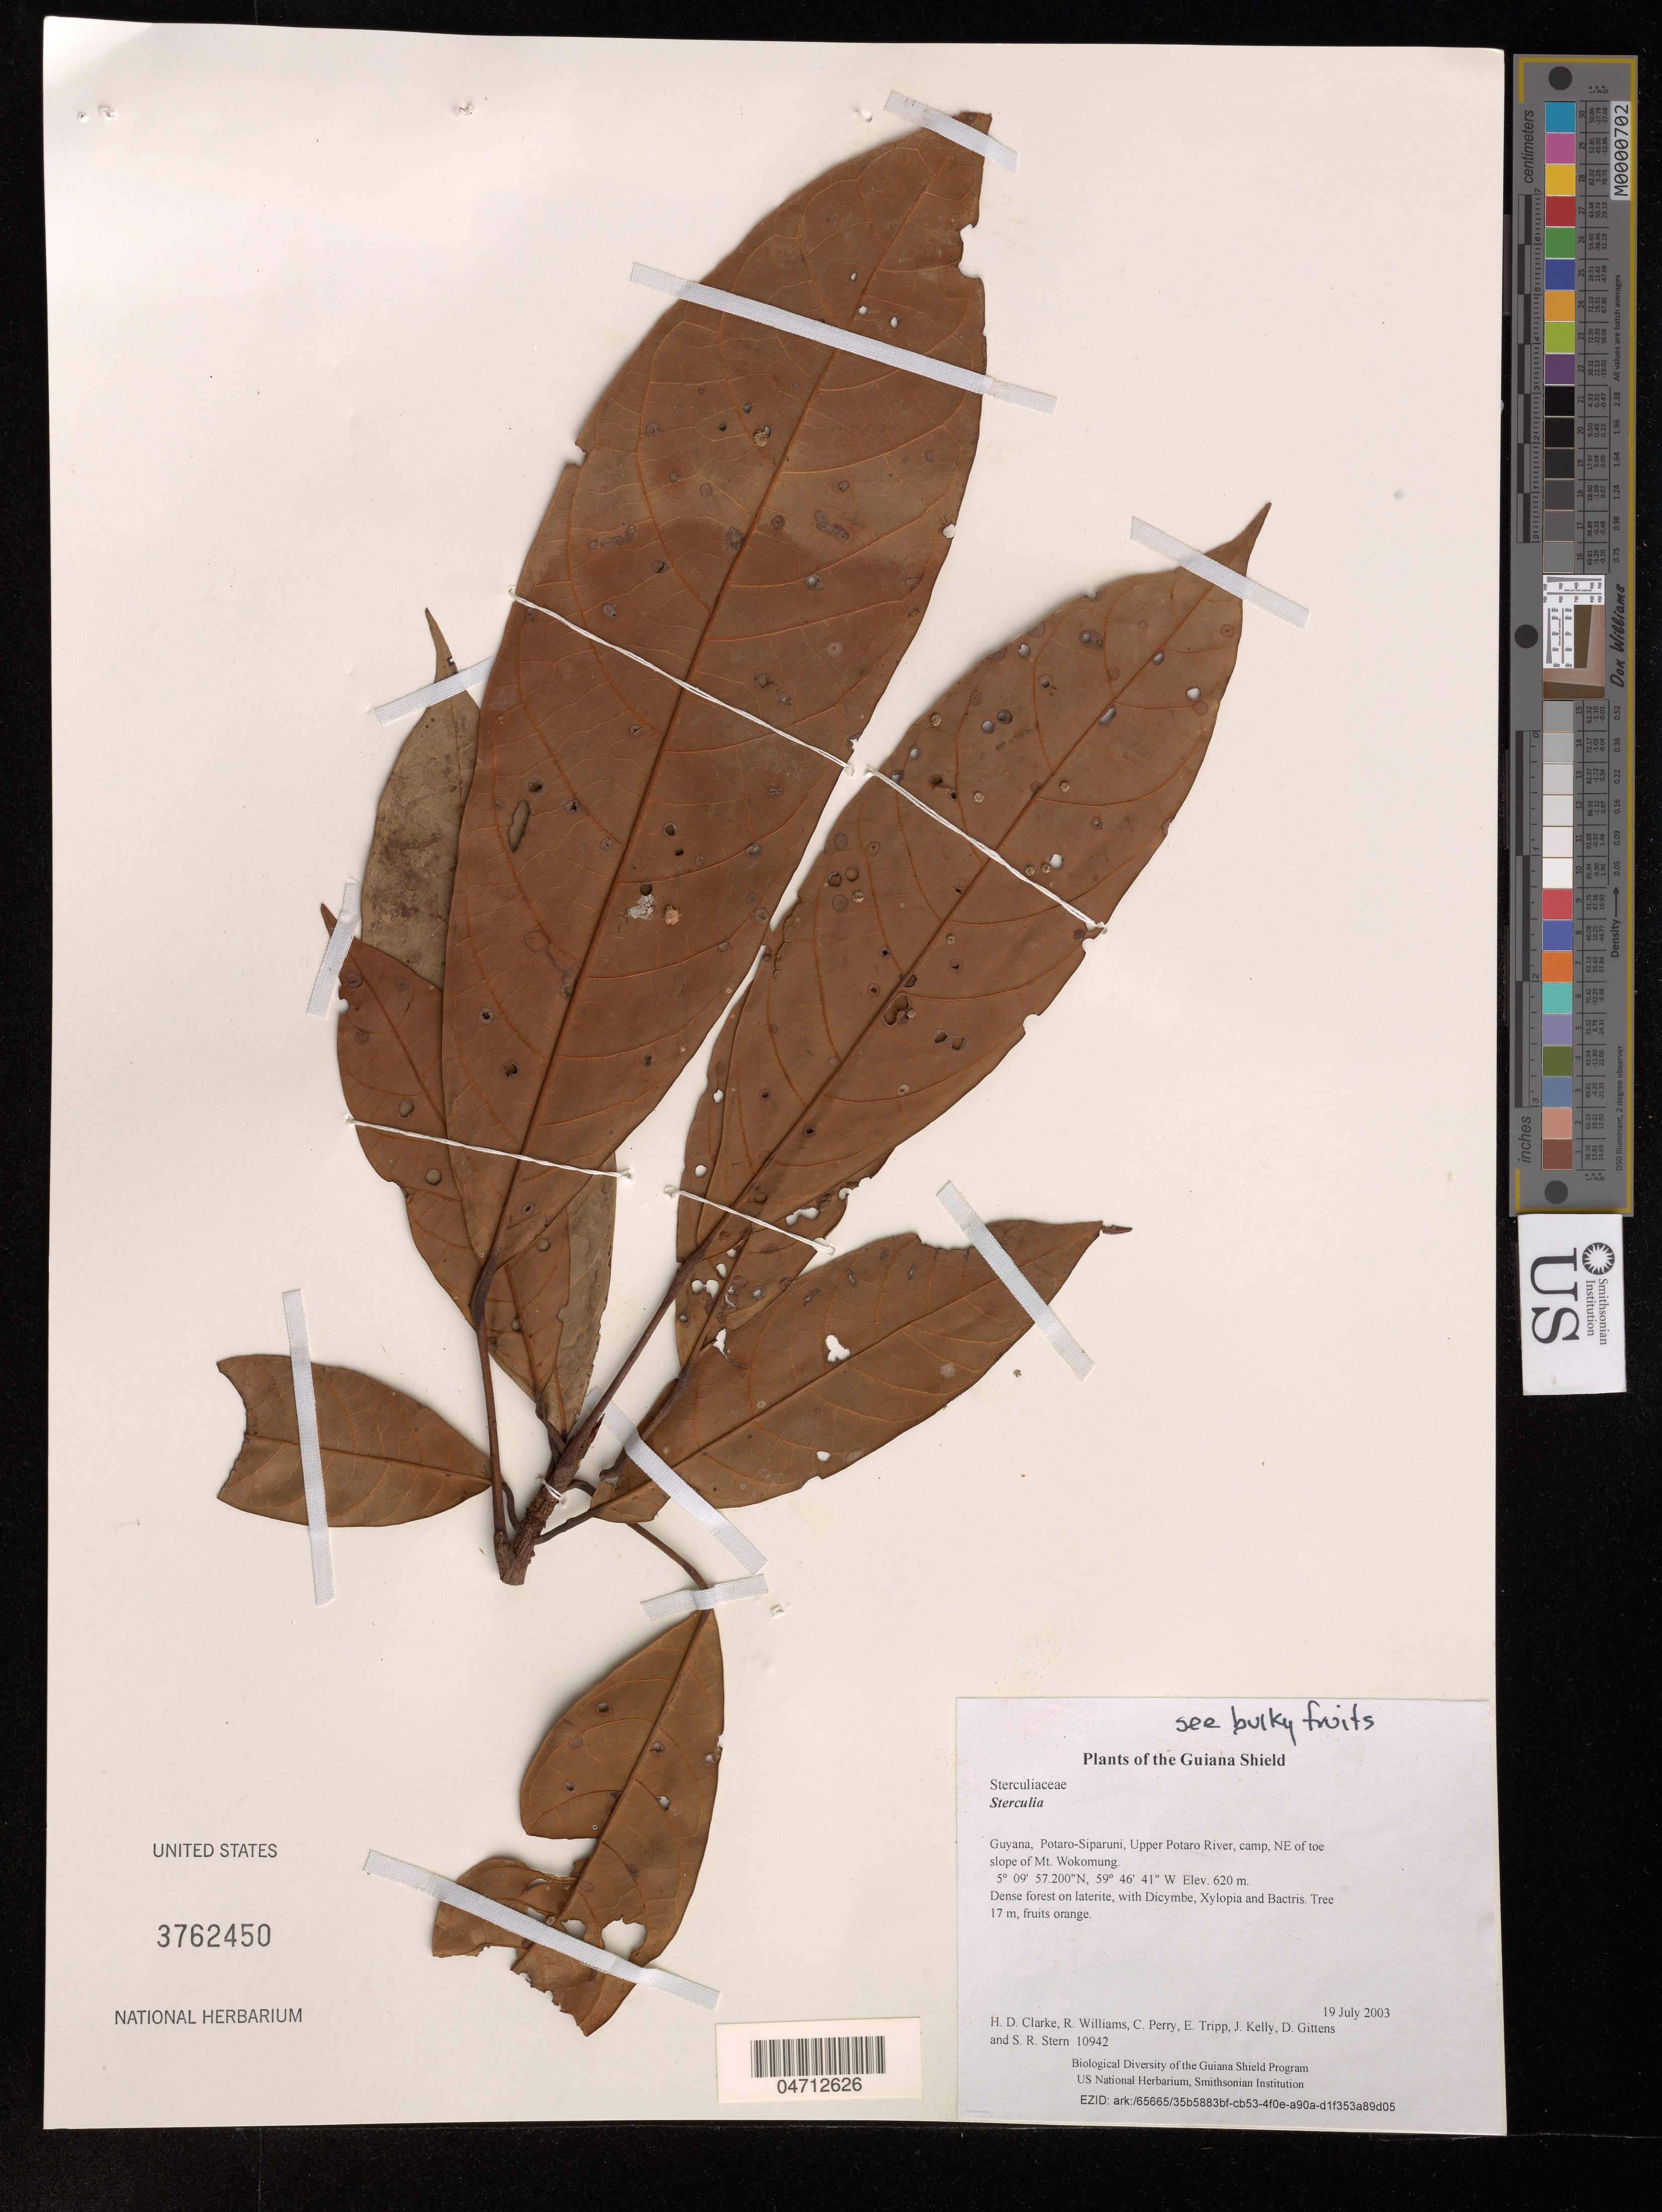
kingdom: Plantae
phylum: Tracheophyta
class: Magnoliopsida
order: Malvales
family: Malvaceae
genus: Sterculia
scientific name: Sterculia sp.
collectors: H. D. Clarke, R. Williams, C. Perry, E. Tripp, J. Kelly, D. Gittens & S. R. Stern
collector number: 10942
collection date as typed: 19 July 2003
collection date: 2003-07-19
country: Guyana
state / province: Potaro-Siparuni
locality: Upper Potaro River, camp, NE of toe slope of Mt. Wokomung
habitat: Dense forest on laterite, with Dicymbe, Xylopia and Bactris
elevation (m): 620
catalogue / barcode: US 3762450